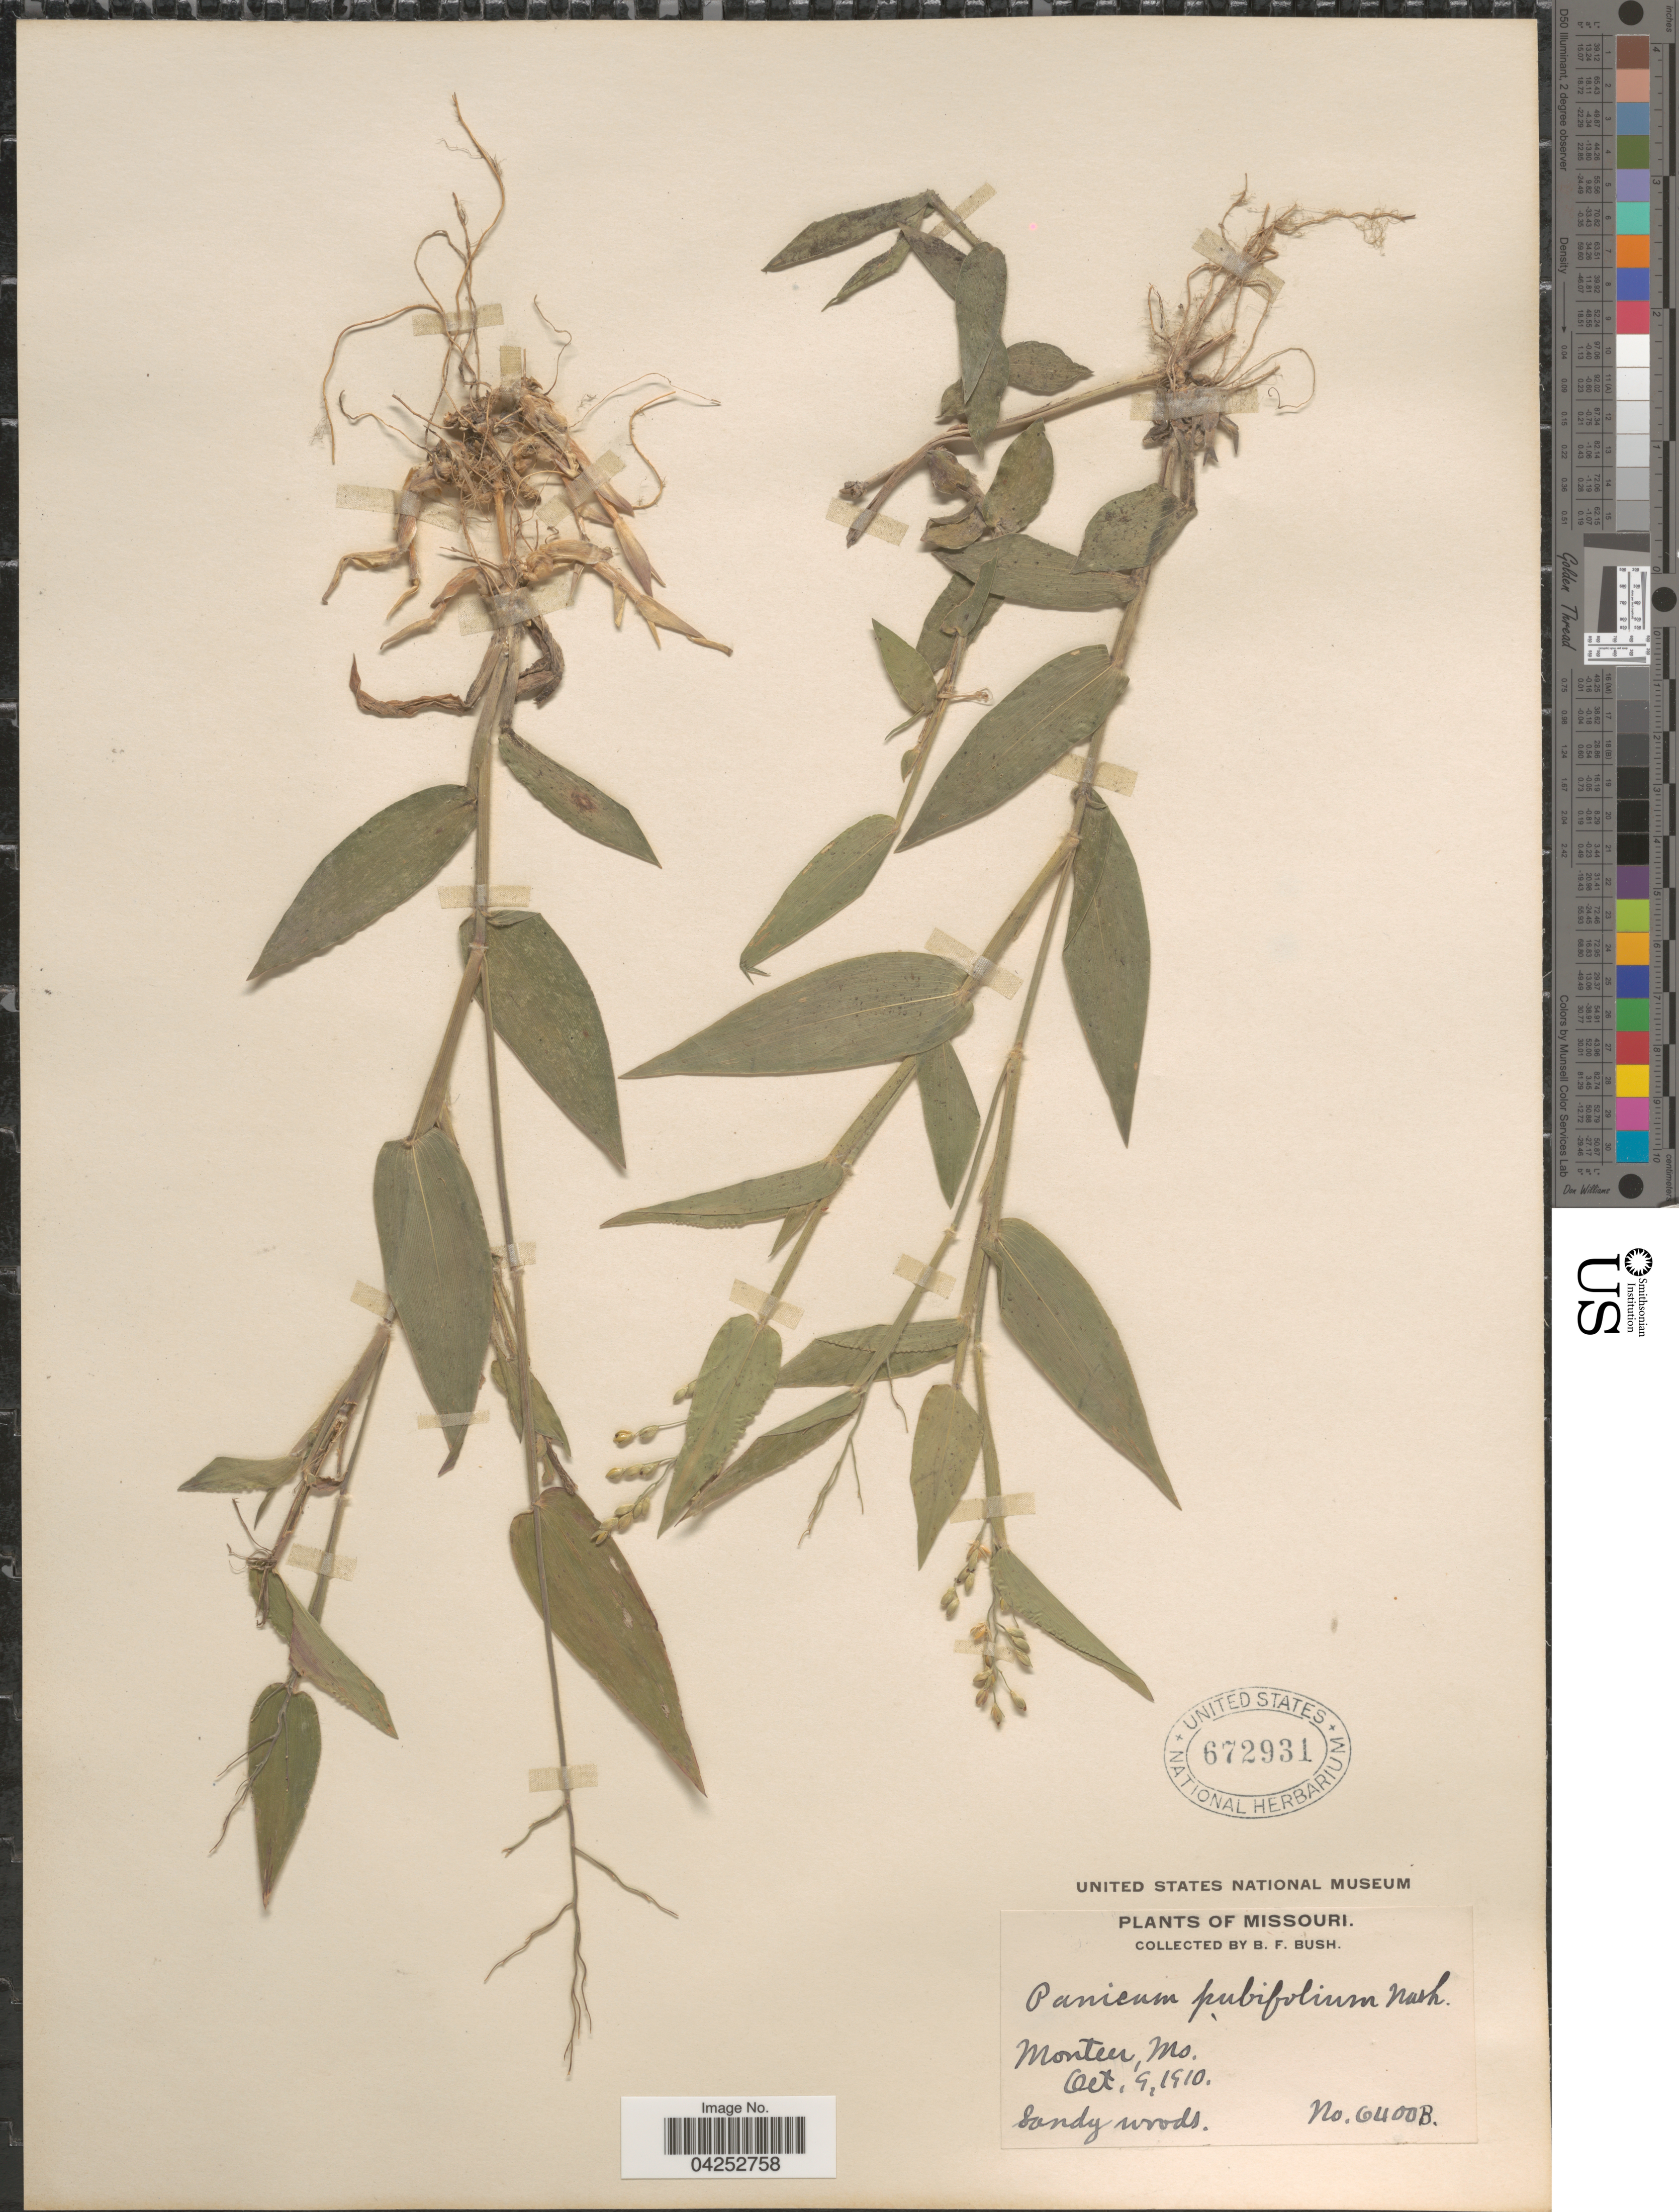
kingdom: Plantae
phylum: Tracheophyta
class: Liliopsida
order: Poales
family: Poaceae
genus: Dichanthelium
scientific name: Dichanthelium boscii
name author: (Poir.) Gould & C.A. Clark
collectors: B. F. Bush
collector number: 6400B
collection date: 1910-10-09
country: United States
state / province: Missouri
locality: Monteer.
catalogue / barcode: US 672931